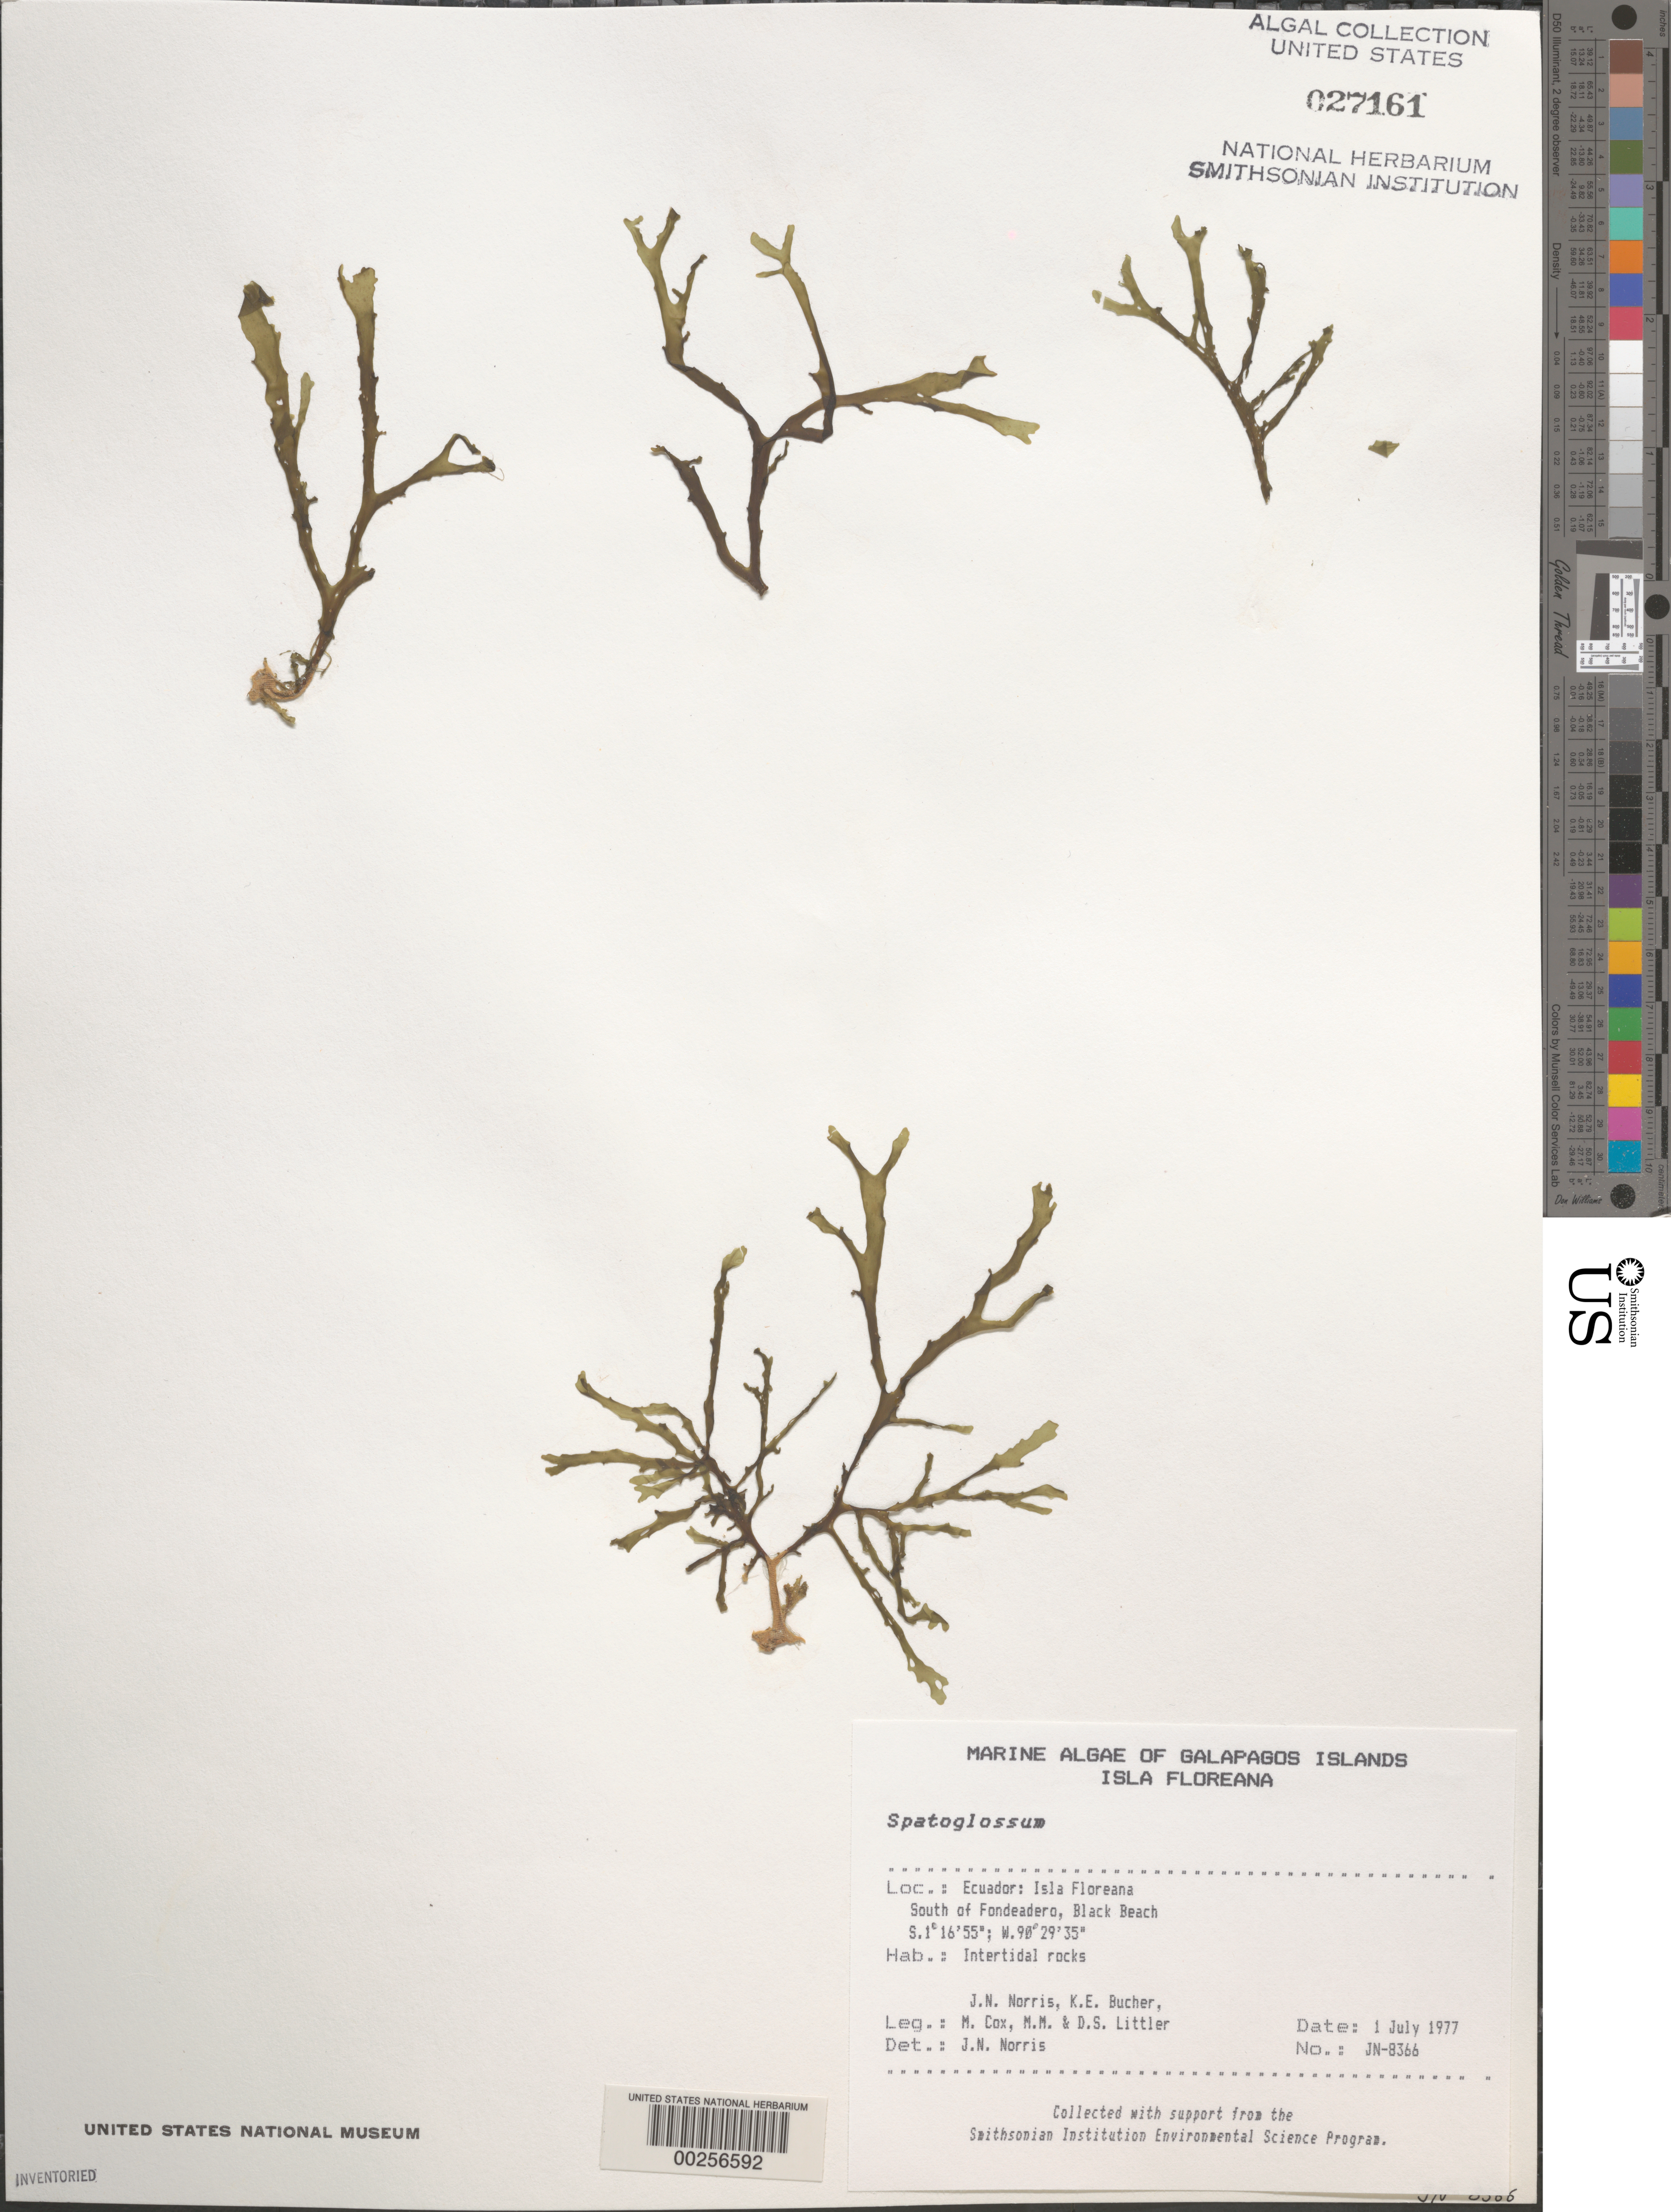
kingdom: Chromista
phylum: Ochrophyta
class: Phaeophyceae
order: Dictyotales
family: Dictyotaceae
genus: Spatoglossum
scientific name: Spatoglossum sp.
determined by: Norris, James N.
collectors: J. N. Norris, K. E. Bucher, M. Cox, M. M. Littler & D. S. Littler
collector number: JN-8366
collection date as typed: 01 Jul 1977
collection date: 1977-07-01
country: Ecuador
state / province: Colón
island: Floreana [Charles, Santa Maria]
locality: Black Beach south of Fondeadero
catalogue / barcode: US 27161